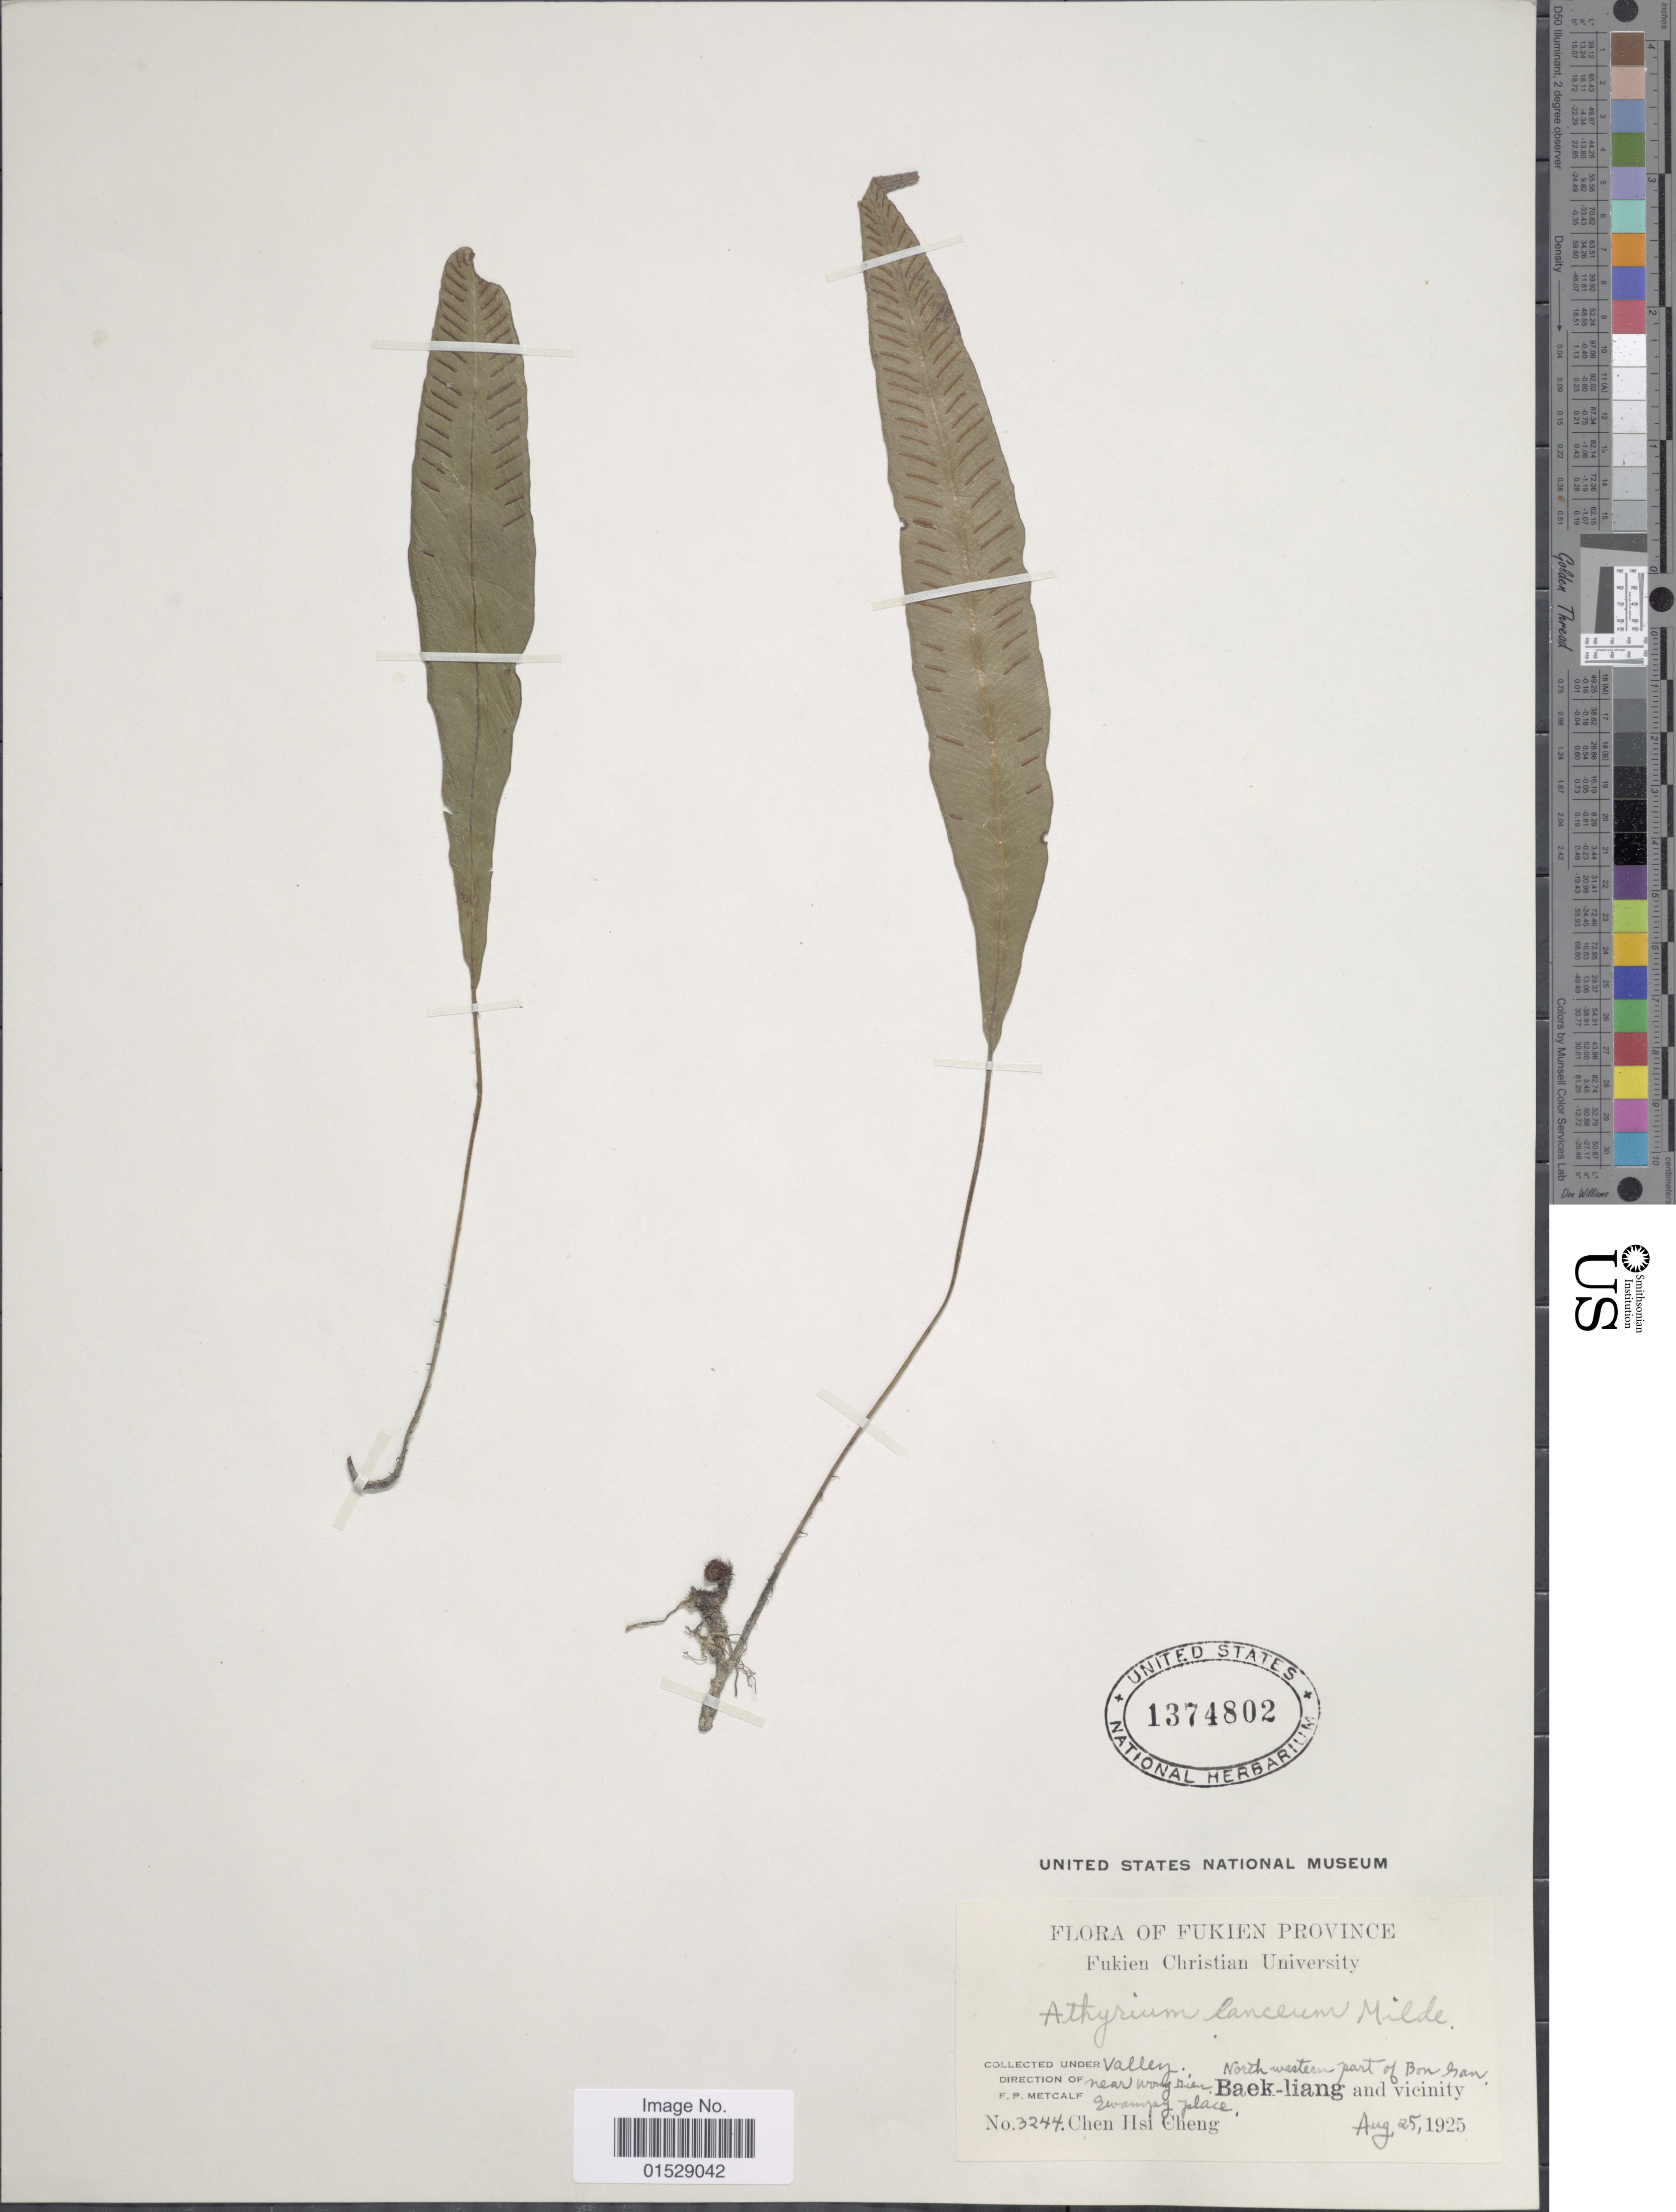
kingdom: Plantae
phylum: Tracheophyta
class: Polypodiopsida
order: Polypodiales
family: Athyriaceae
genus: Deparia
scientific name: Deparia lancea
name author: (Thunb.) Fraser-Jenk.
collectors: H. C. Chen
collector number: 3244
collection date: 1925-08-25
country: China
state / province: Fujian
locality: Fukien Province, Valley near Wong Tien, swampy place, north western part of Bon San, Baek-liang and vicinity [interpreted]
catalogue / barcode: US 1374802